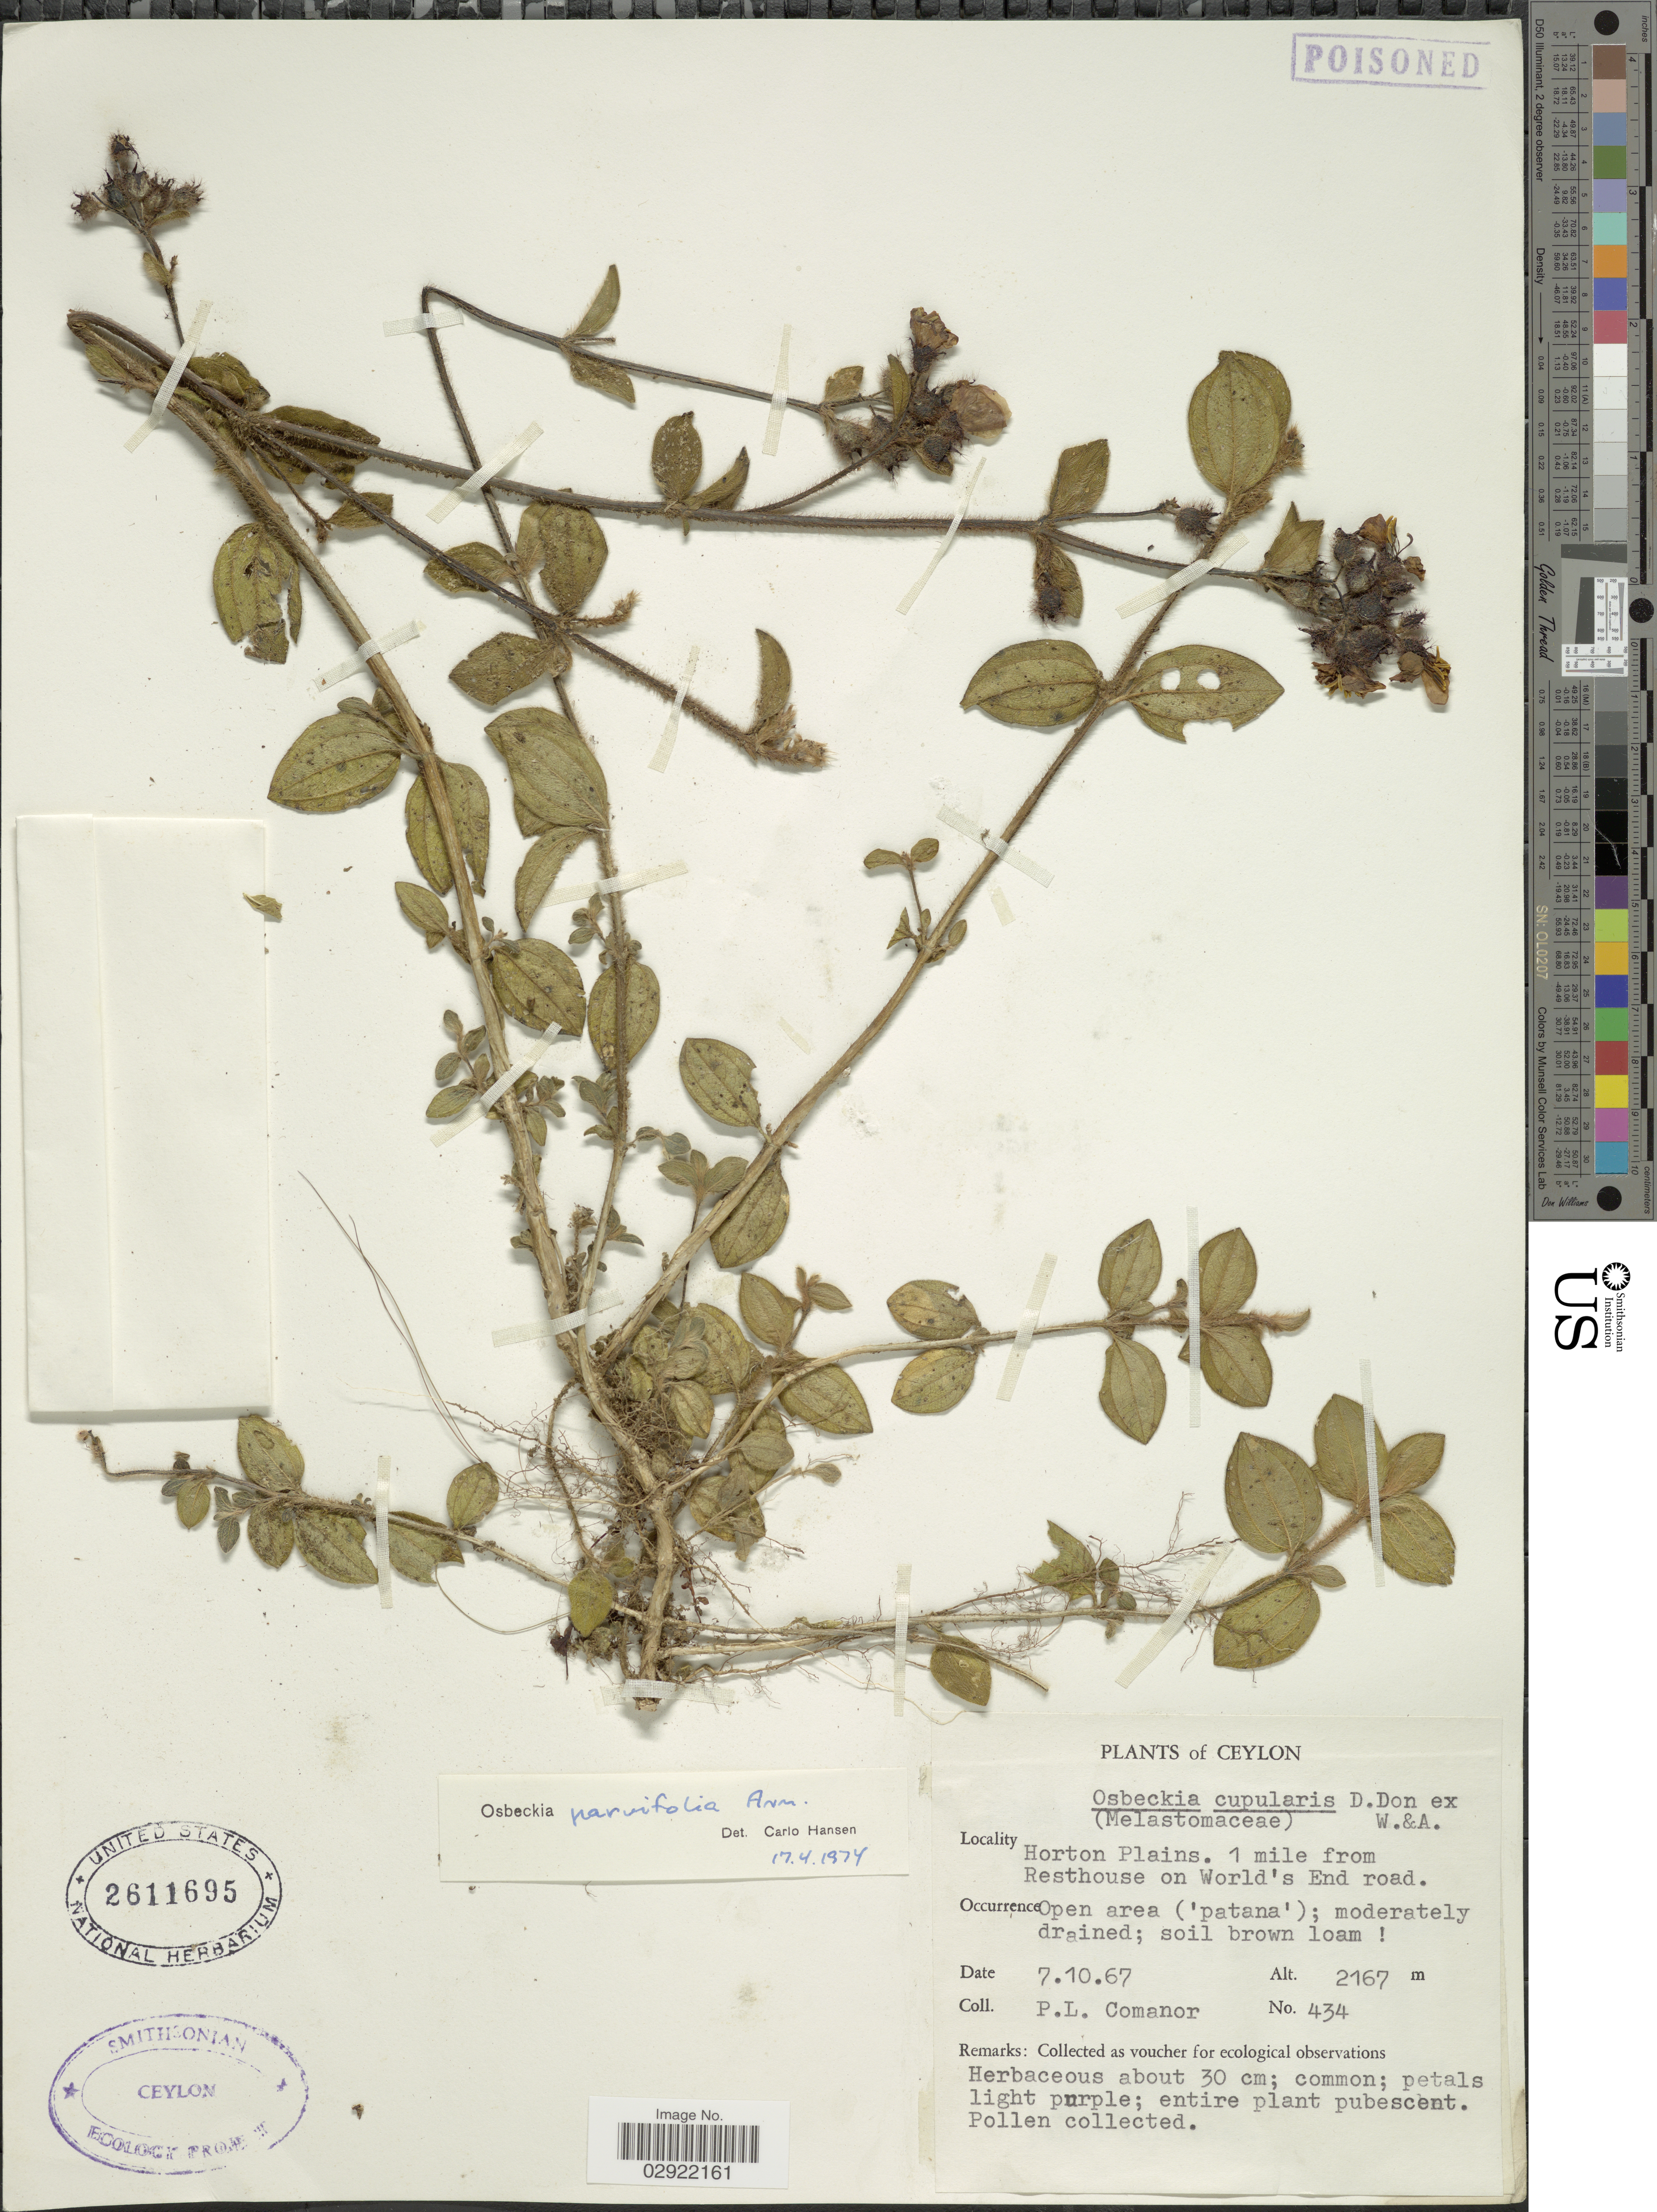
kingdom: Plantae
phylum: Tracheophyta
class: Magnoliopsida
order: Myrtales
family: Melastomataceae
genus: Osbeckia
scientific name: Osbeckia parvifolia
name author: Arn.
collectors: P. Comanor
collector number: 434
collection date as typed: Transcribed d/m/y: 7/10/67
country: Sri Lanka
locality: Ceylon. Horton Plains, 1 mile from Resthouse on World's End road.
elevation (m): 2167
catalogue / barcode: US 2611695